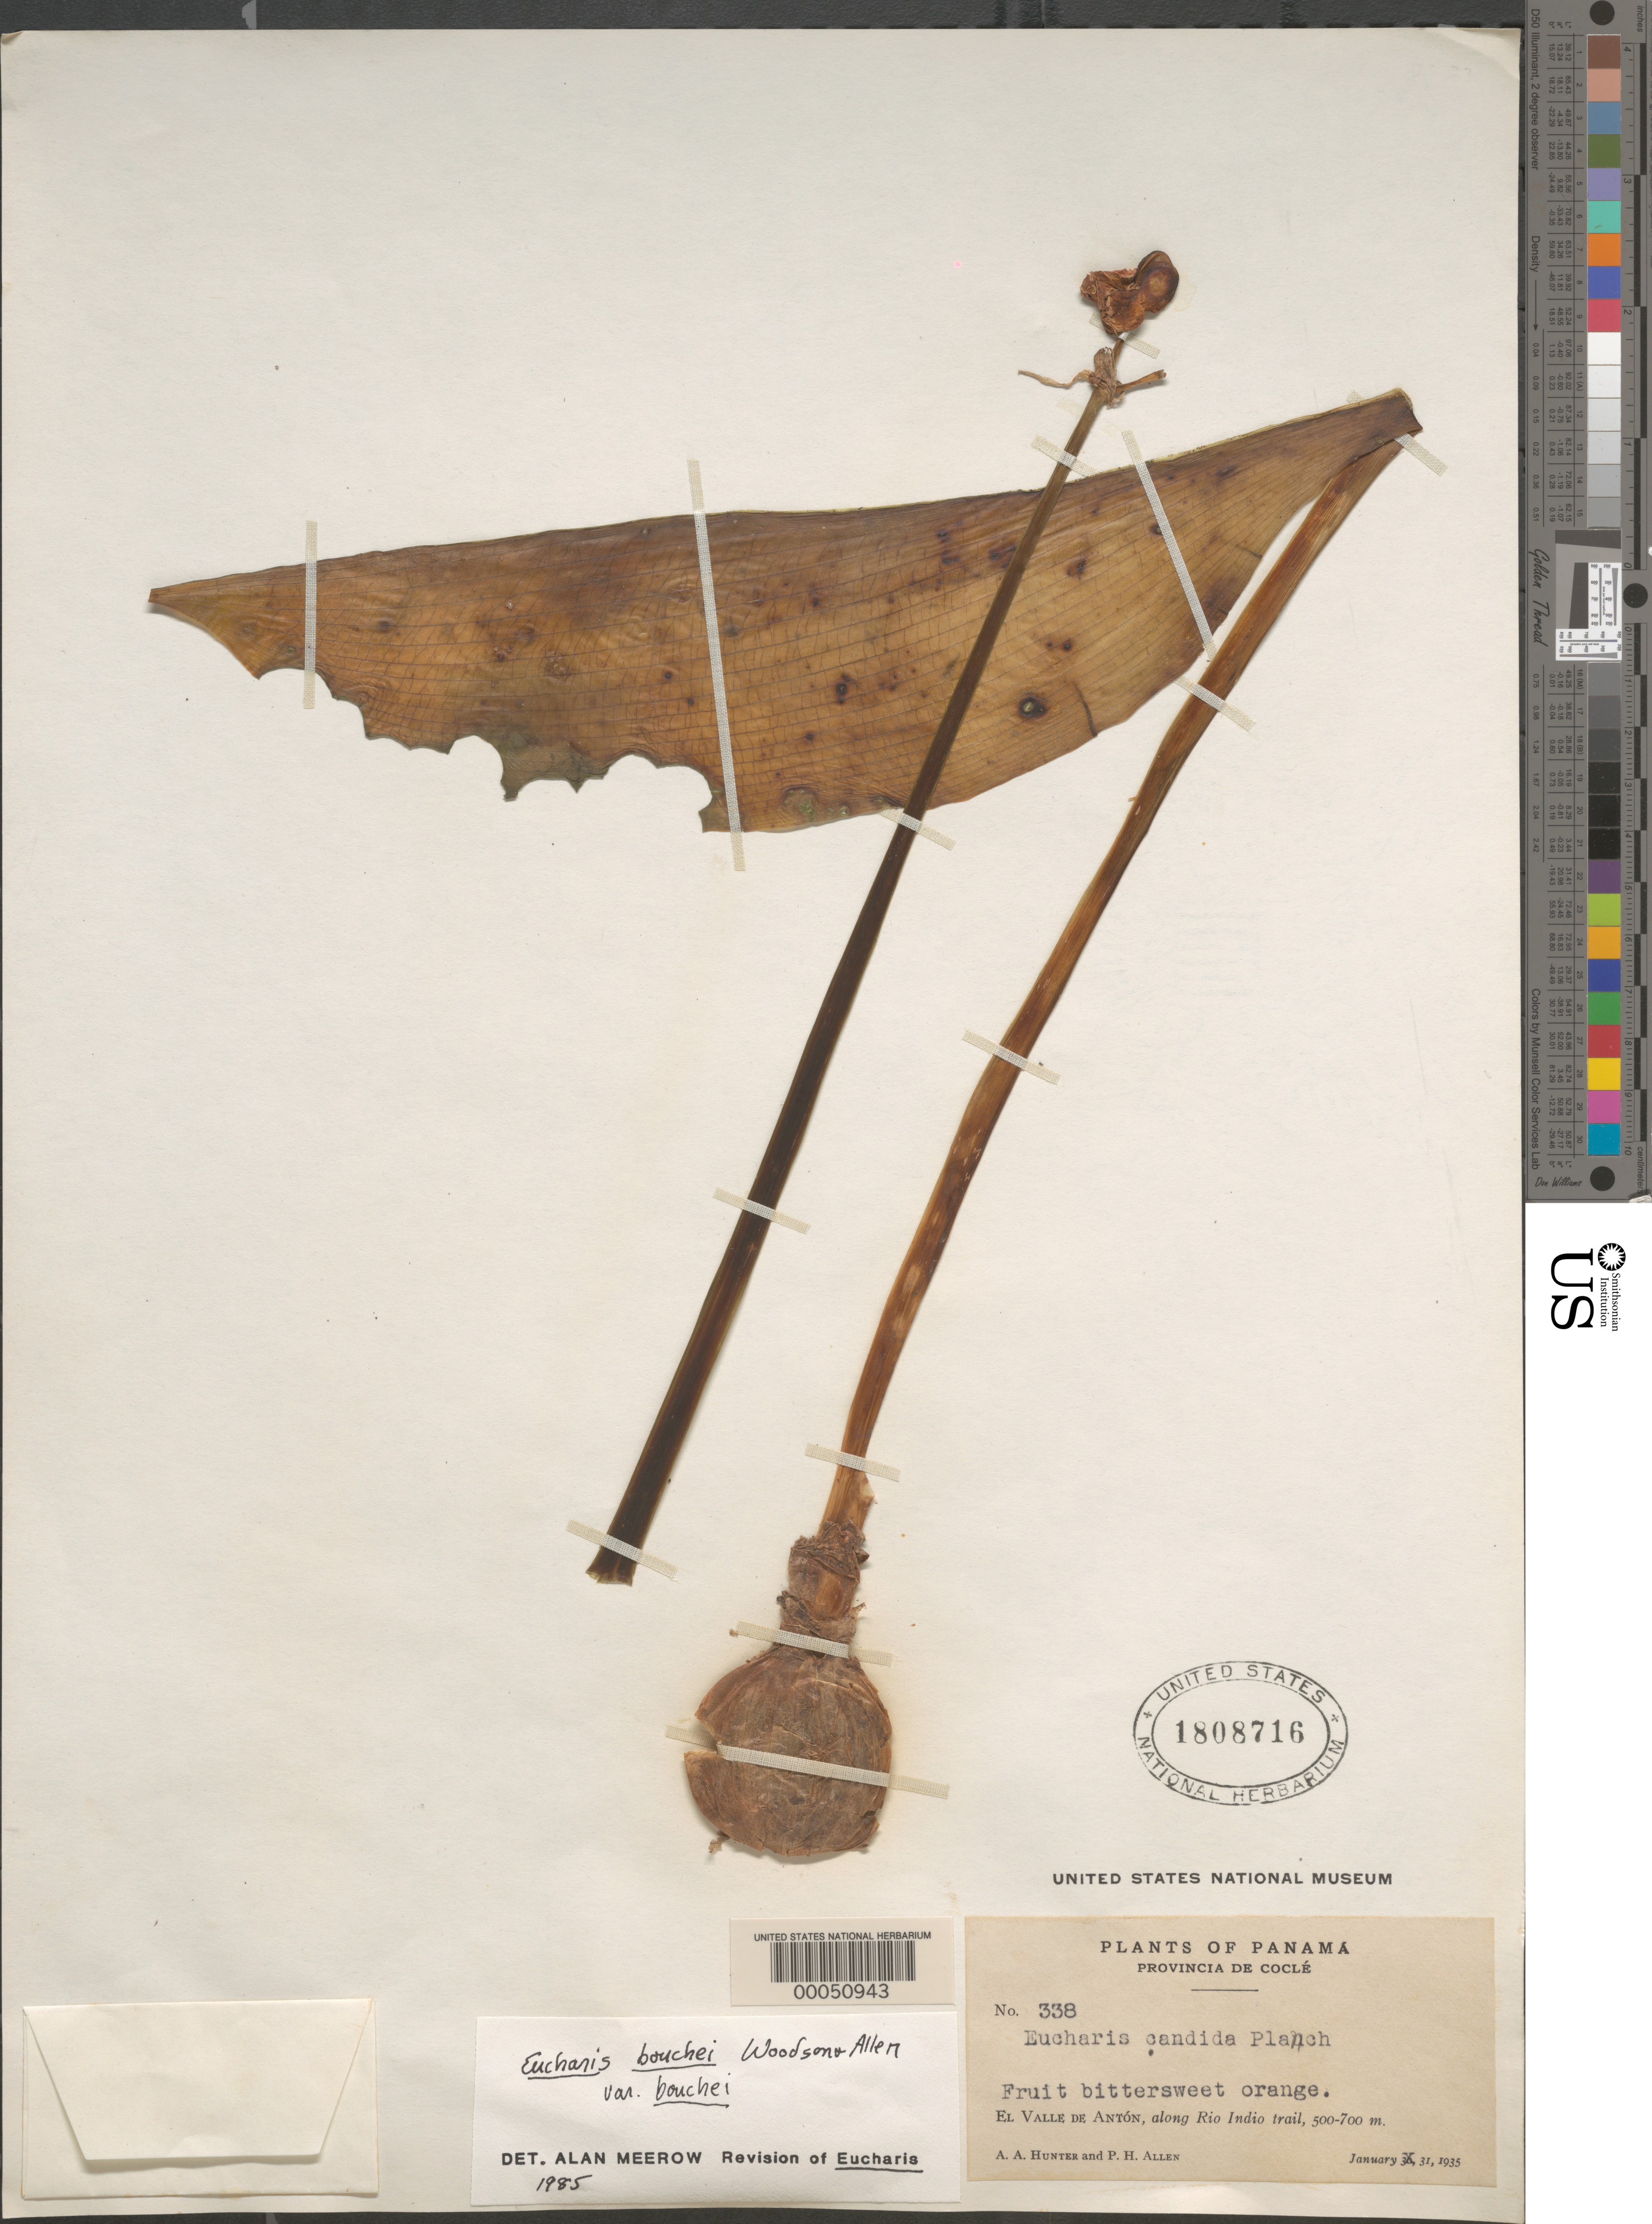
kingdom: Plantae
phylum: Tracheophyta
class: Liliopsida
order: Asparagales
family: Amaryllidaceae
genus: Eucharis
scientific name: Eucharis bouchei var. bouchei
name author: Woodson & P.H. Allen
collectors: A. Hunter & P. H. Allen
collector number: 338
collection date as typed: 31 Jan 1935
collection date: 1935-01-31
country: Panama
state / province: Coclé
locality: El Valle De Anton, along Rio Indio Trail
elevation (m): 500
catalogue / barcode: US 1808716